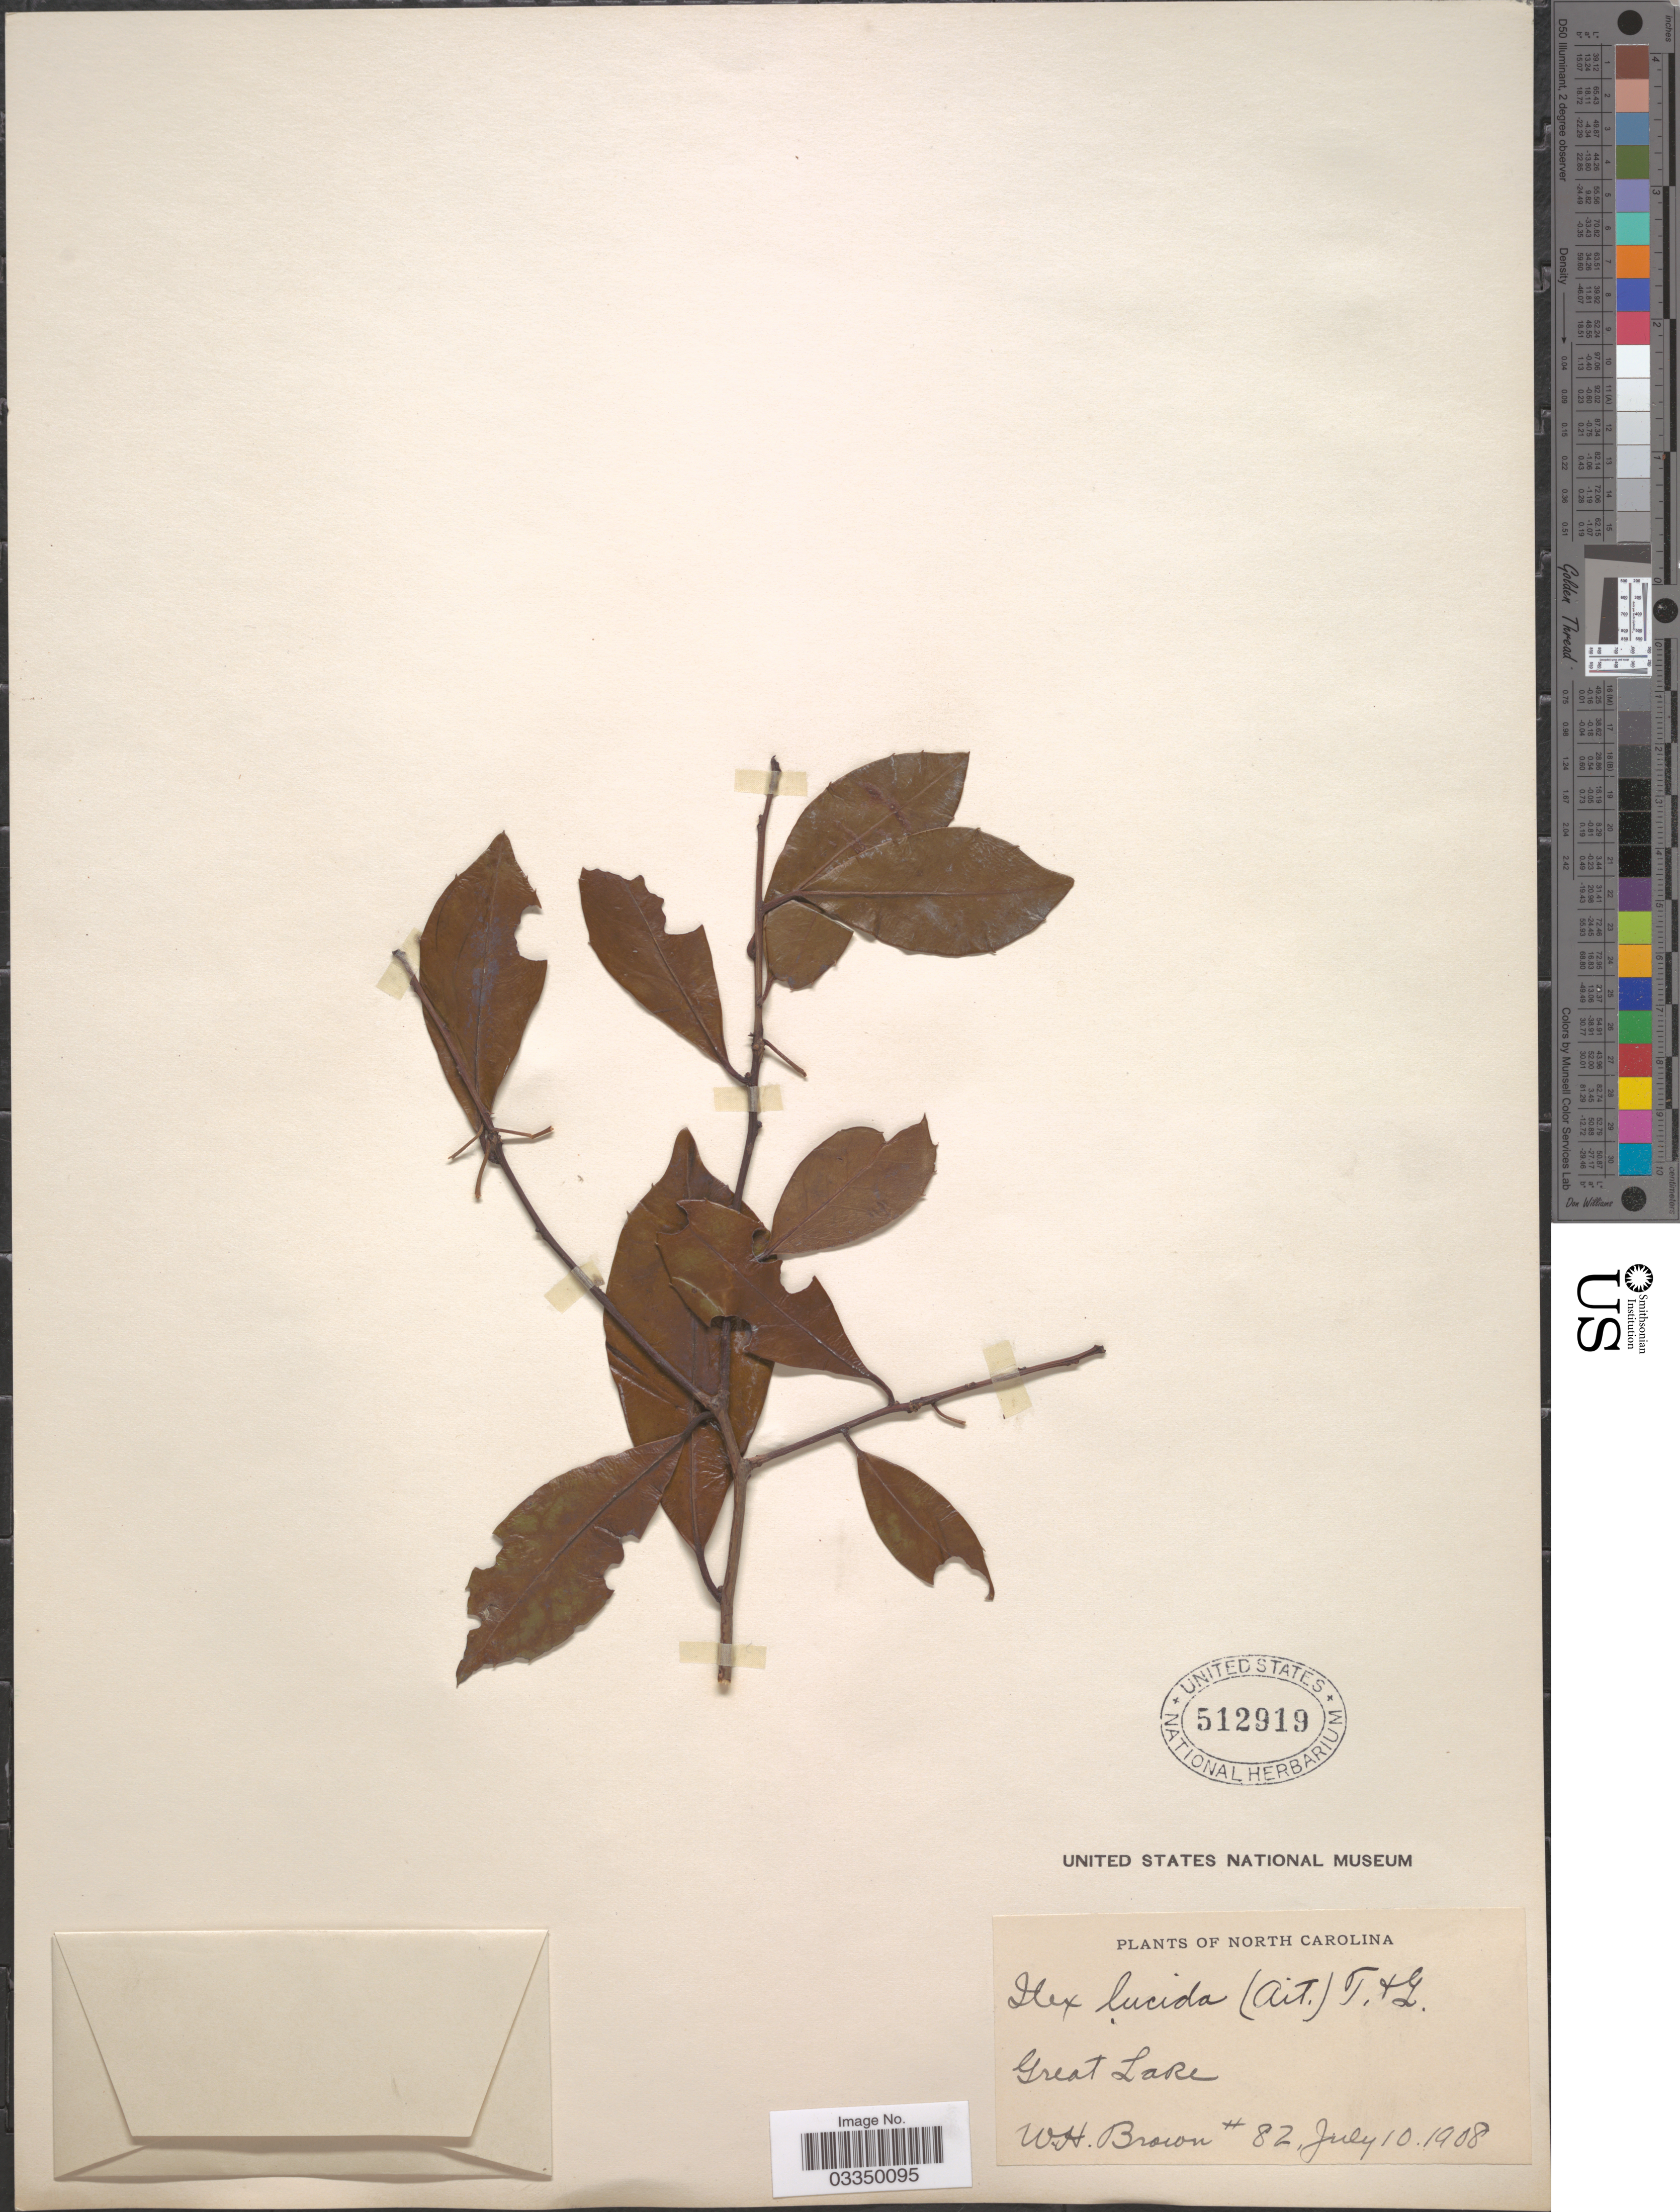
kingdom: Plantae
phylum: Tracheophyta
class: Magnoliopsida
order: Aquifoliales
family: Aquifoliaceae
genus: Ilex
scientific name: Ilex lucida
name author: Torr. & A. Gray ex S. Watson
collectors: W. H. Brown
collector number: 82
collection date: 1908-07-10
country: United States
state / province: North Carolina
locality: Great Lake.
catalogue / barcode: US 512919